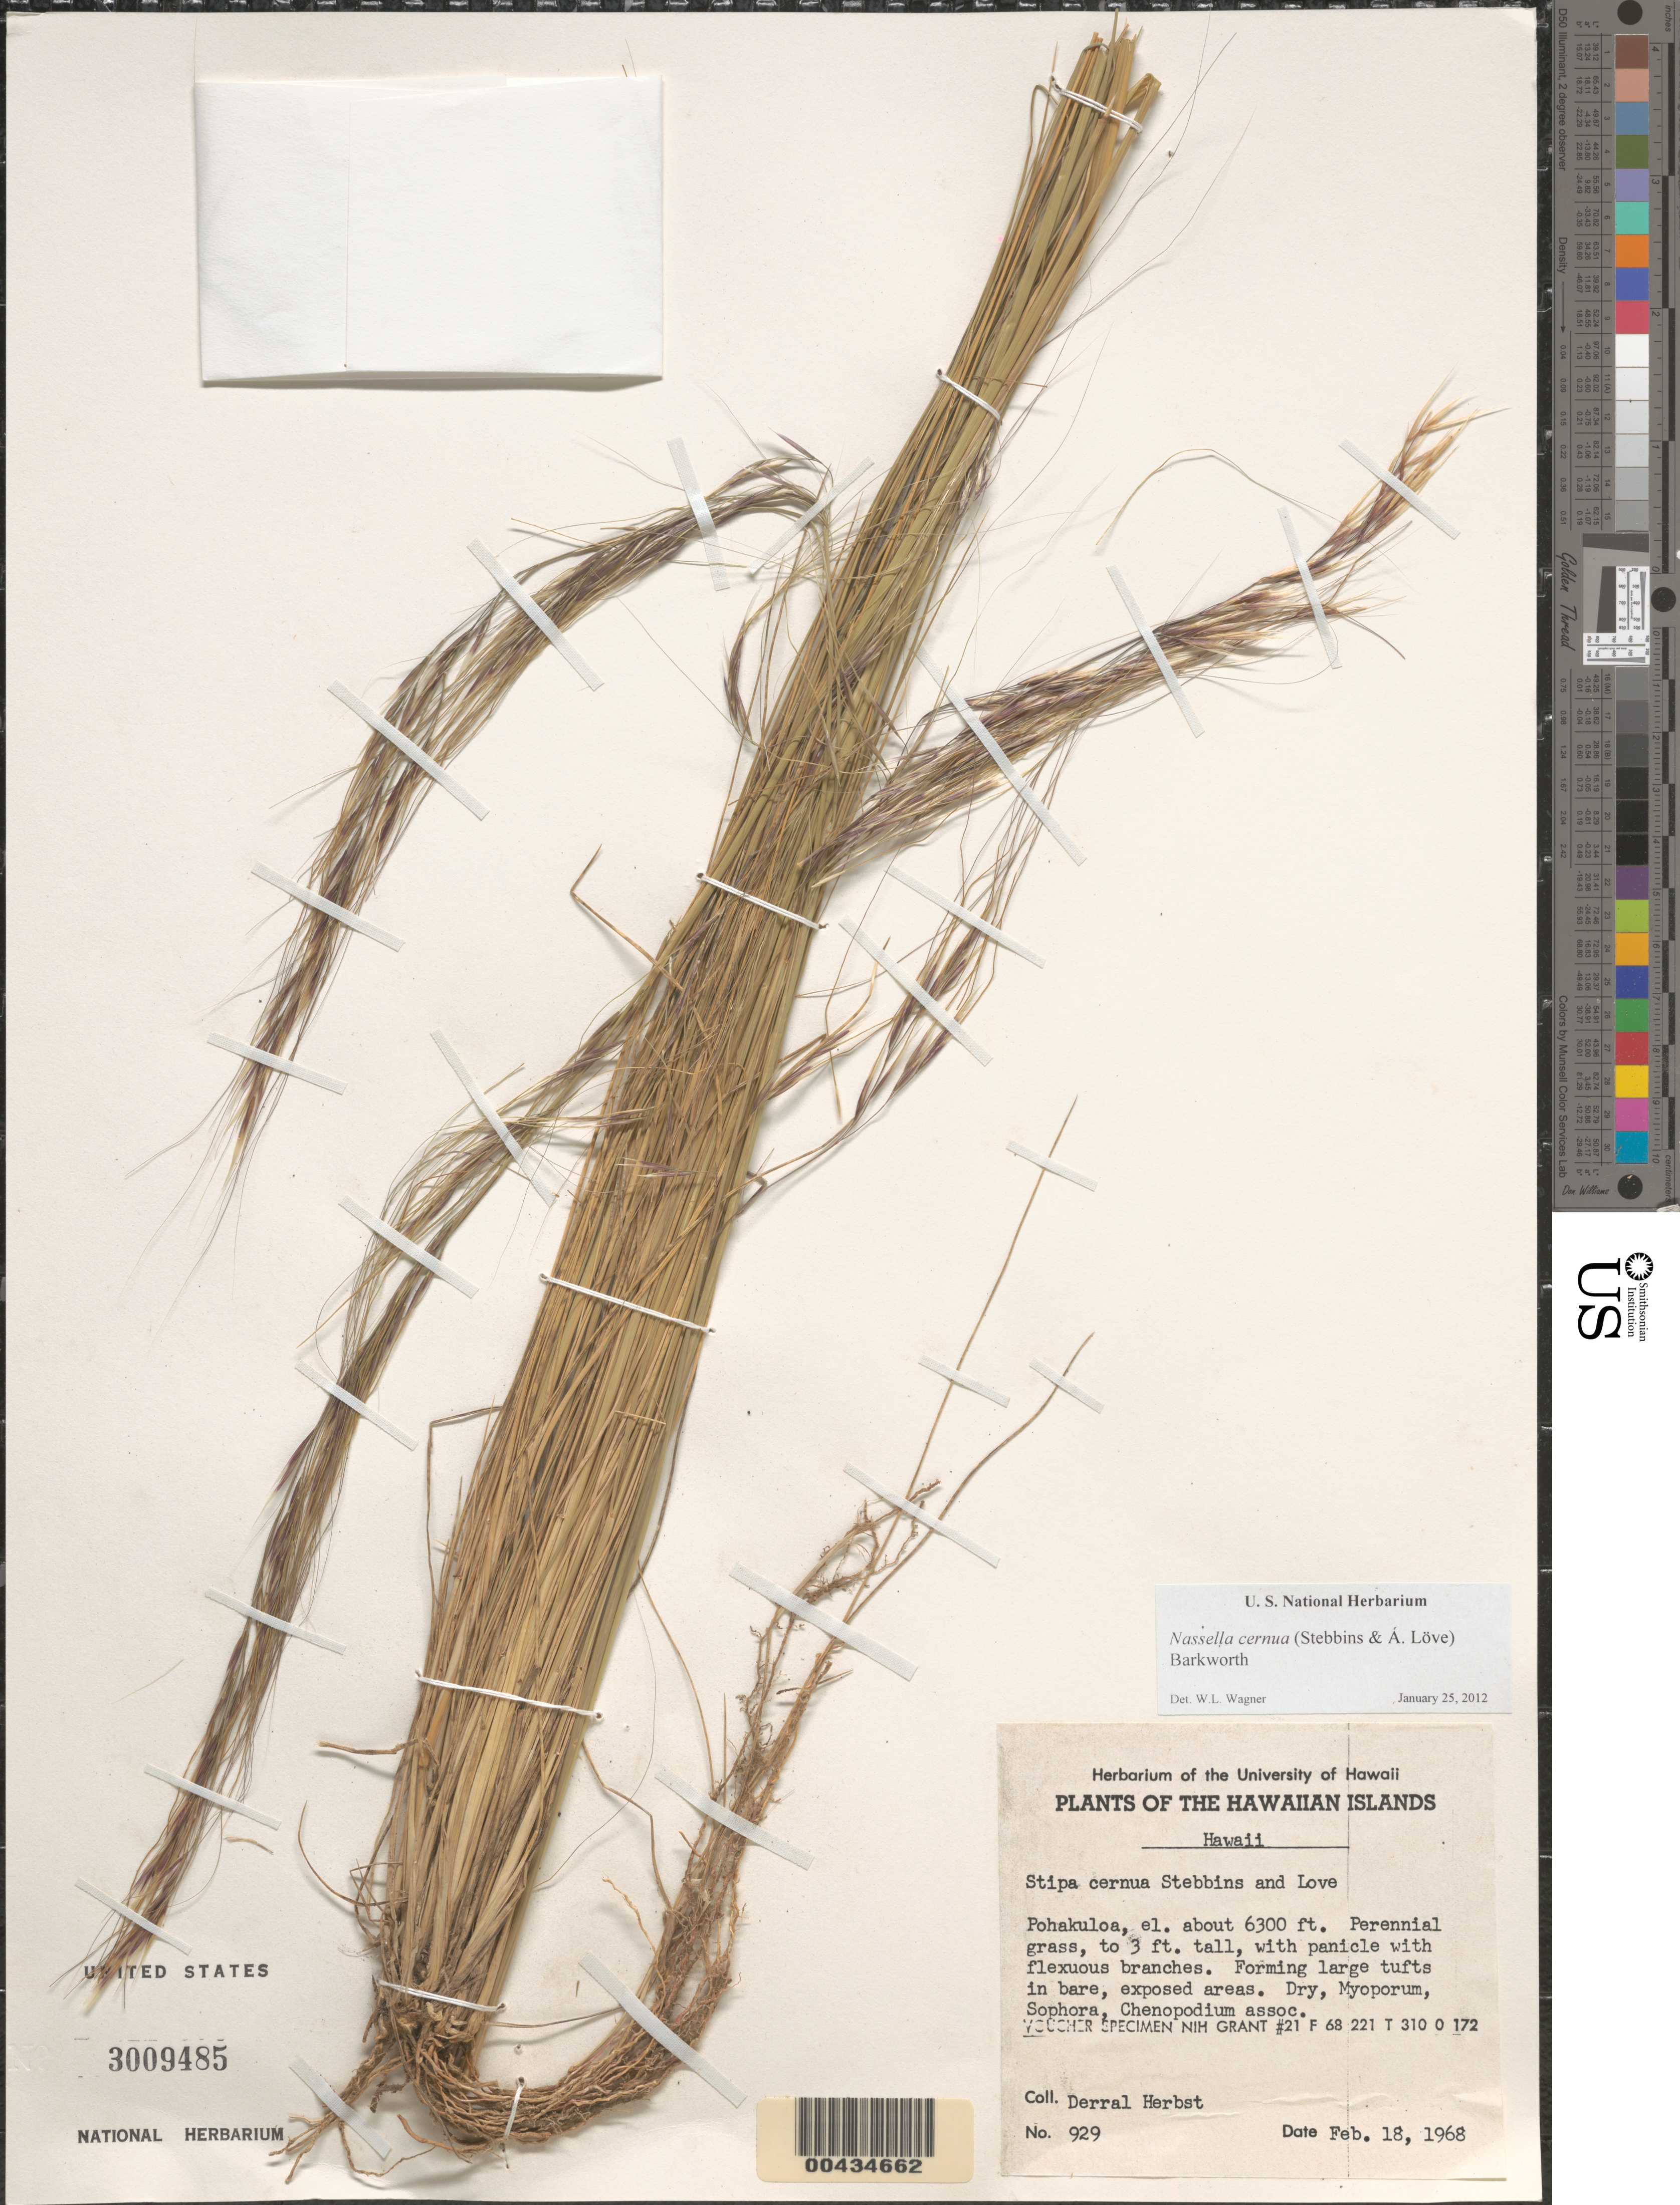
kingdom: Plantae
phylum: Tracheophyta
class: Liliopsida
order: Poales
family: Poaceae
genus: Nassella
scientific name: Nassella cernua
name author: (Stebbins & Love) Barkworth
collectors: D. R. Herbst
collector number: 929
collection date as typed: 18 Feb 1968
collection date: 1968-02-18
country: United States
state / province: Hawaii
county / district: Hawaii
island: Hawaii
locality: Pohakuloa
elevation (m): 1920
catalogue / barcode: US 3009485